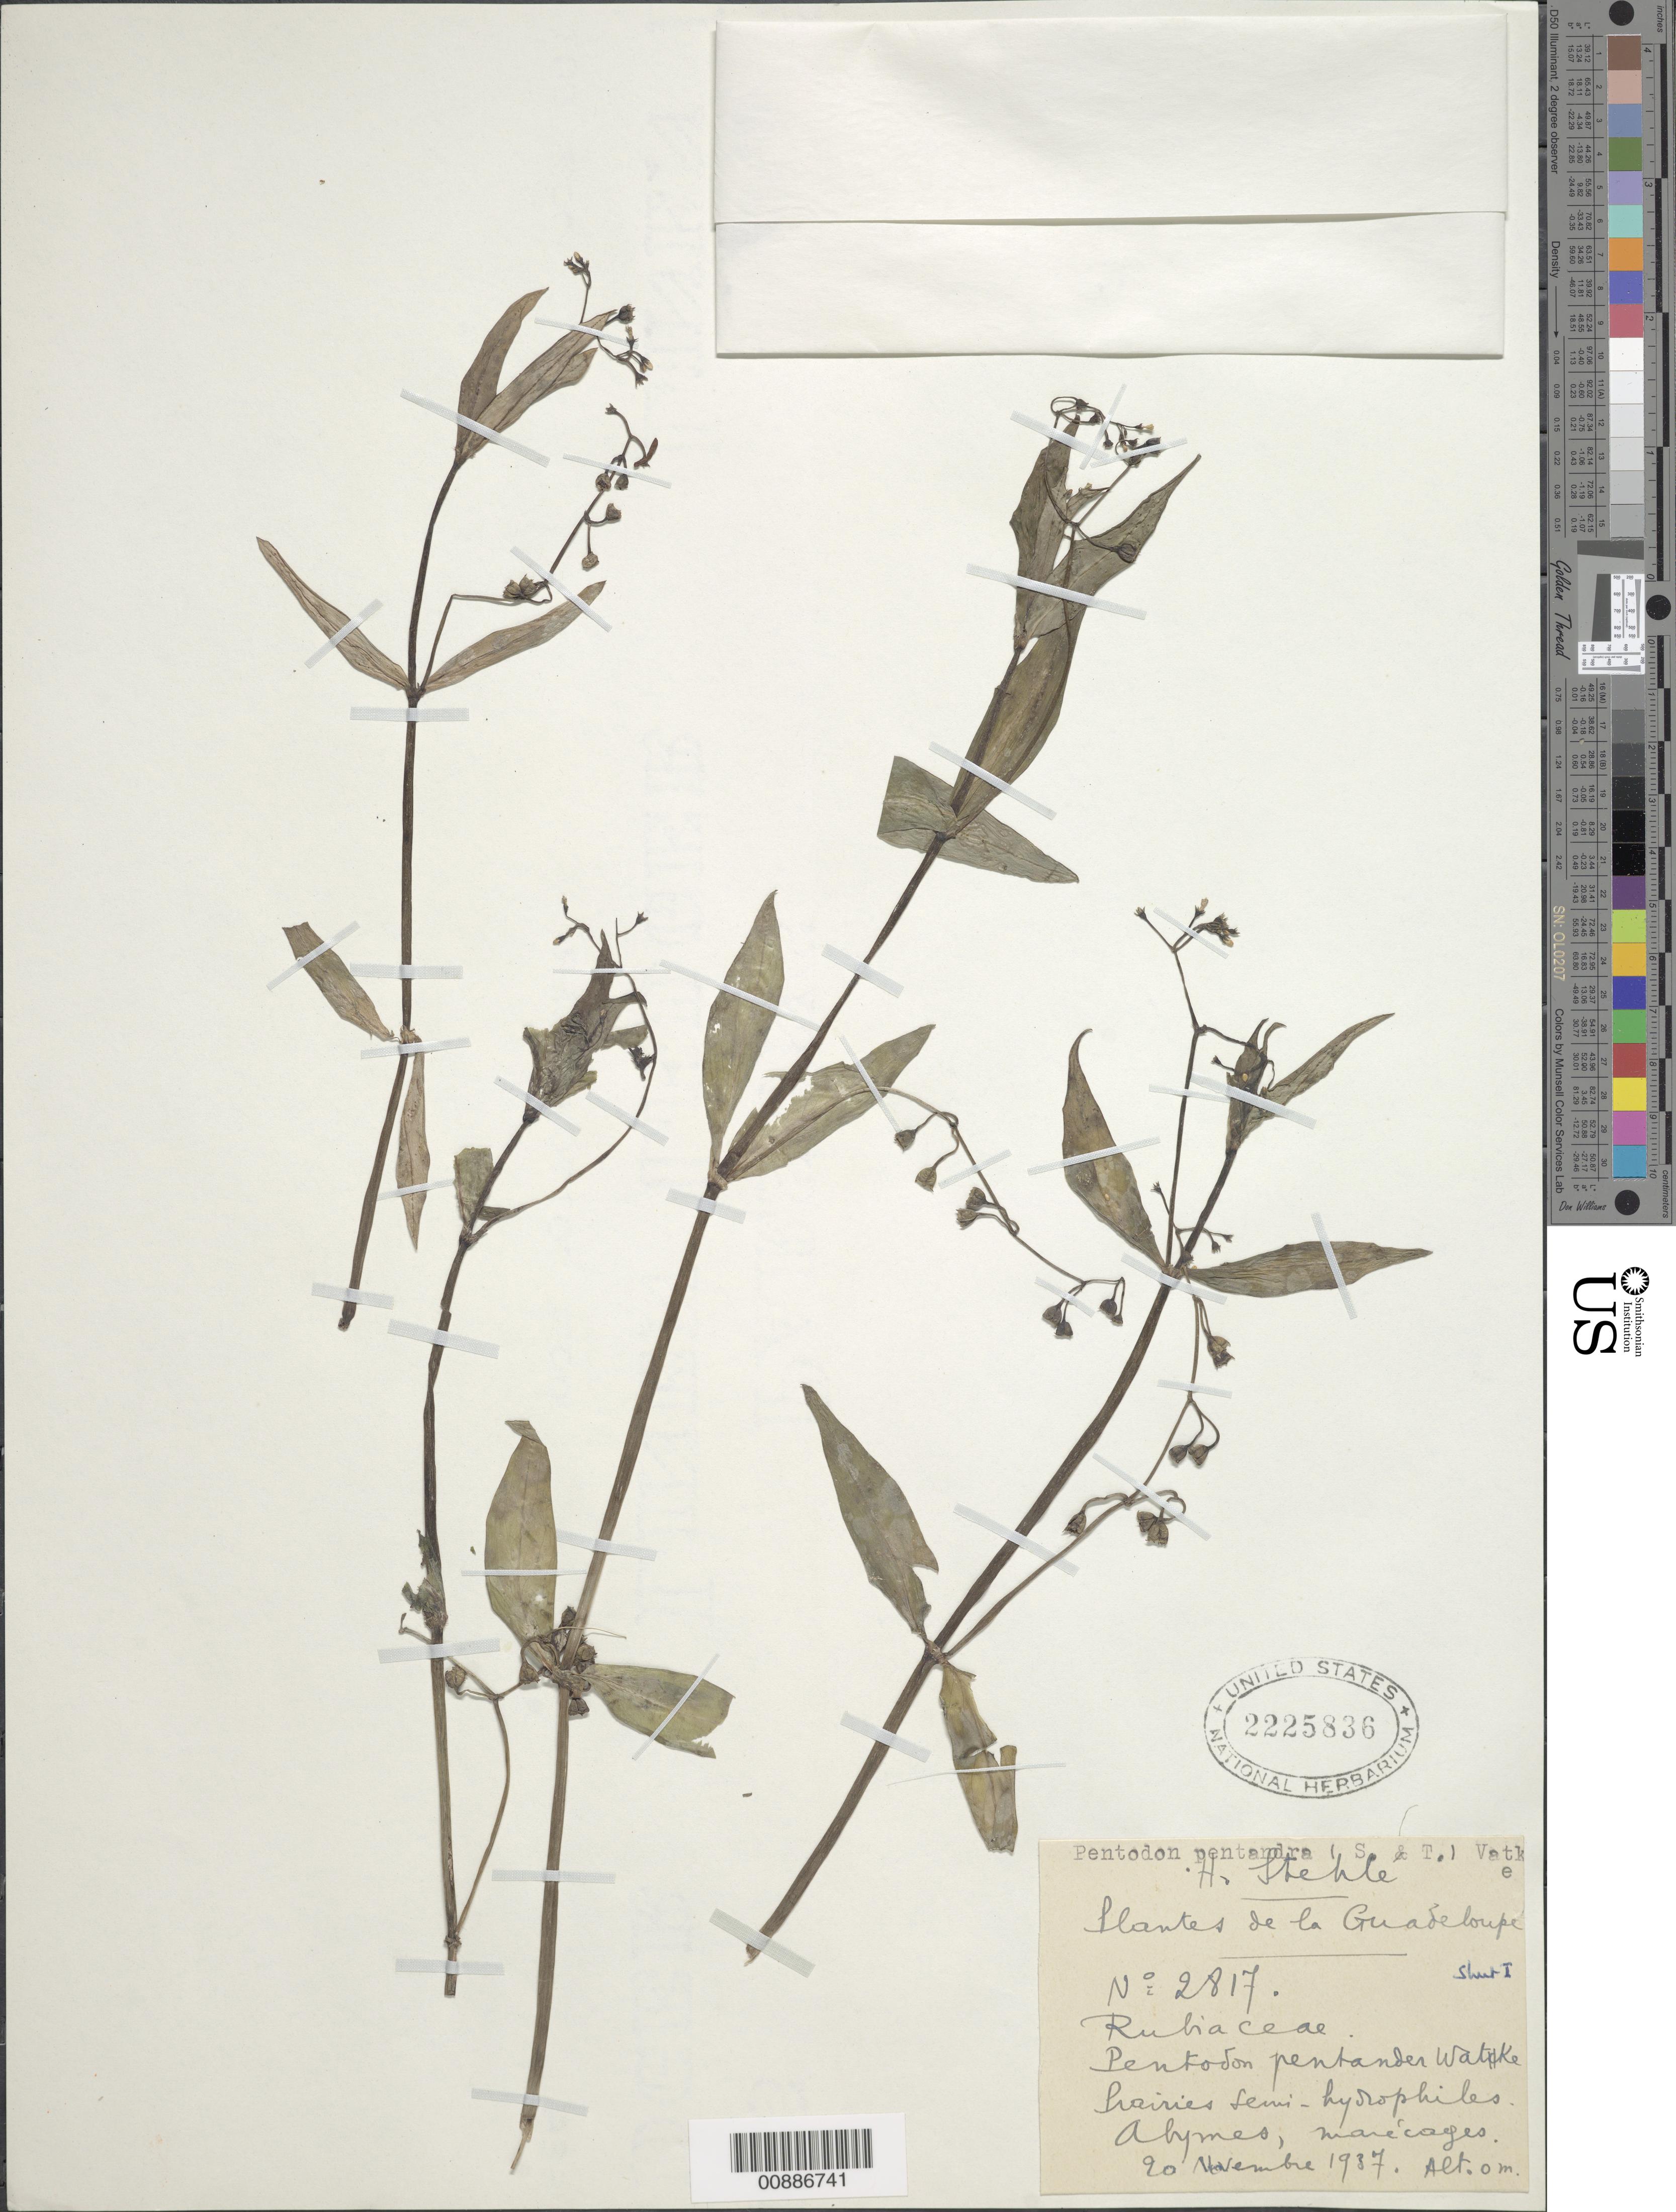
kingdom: Plantae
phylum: Tracheophyta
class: Magnoliopsida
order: Gentianales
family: Rubiaceae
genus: Pentodon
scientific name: Pentodon pentandrus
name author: (Schumach. & Thonn.) Vatke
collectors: H. Stehlé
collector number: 2817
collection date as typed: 20 Nov 1937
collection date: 1937-11-20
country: Guadeloupe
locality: Abymes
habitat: Prairies, marshes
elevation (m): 0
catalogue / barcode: US 2225836